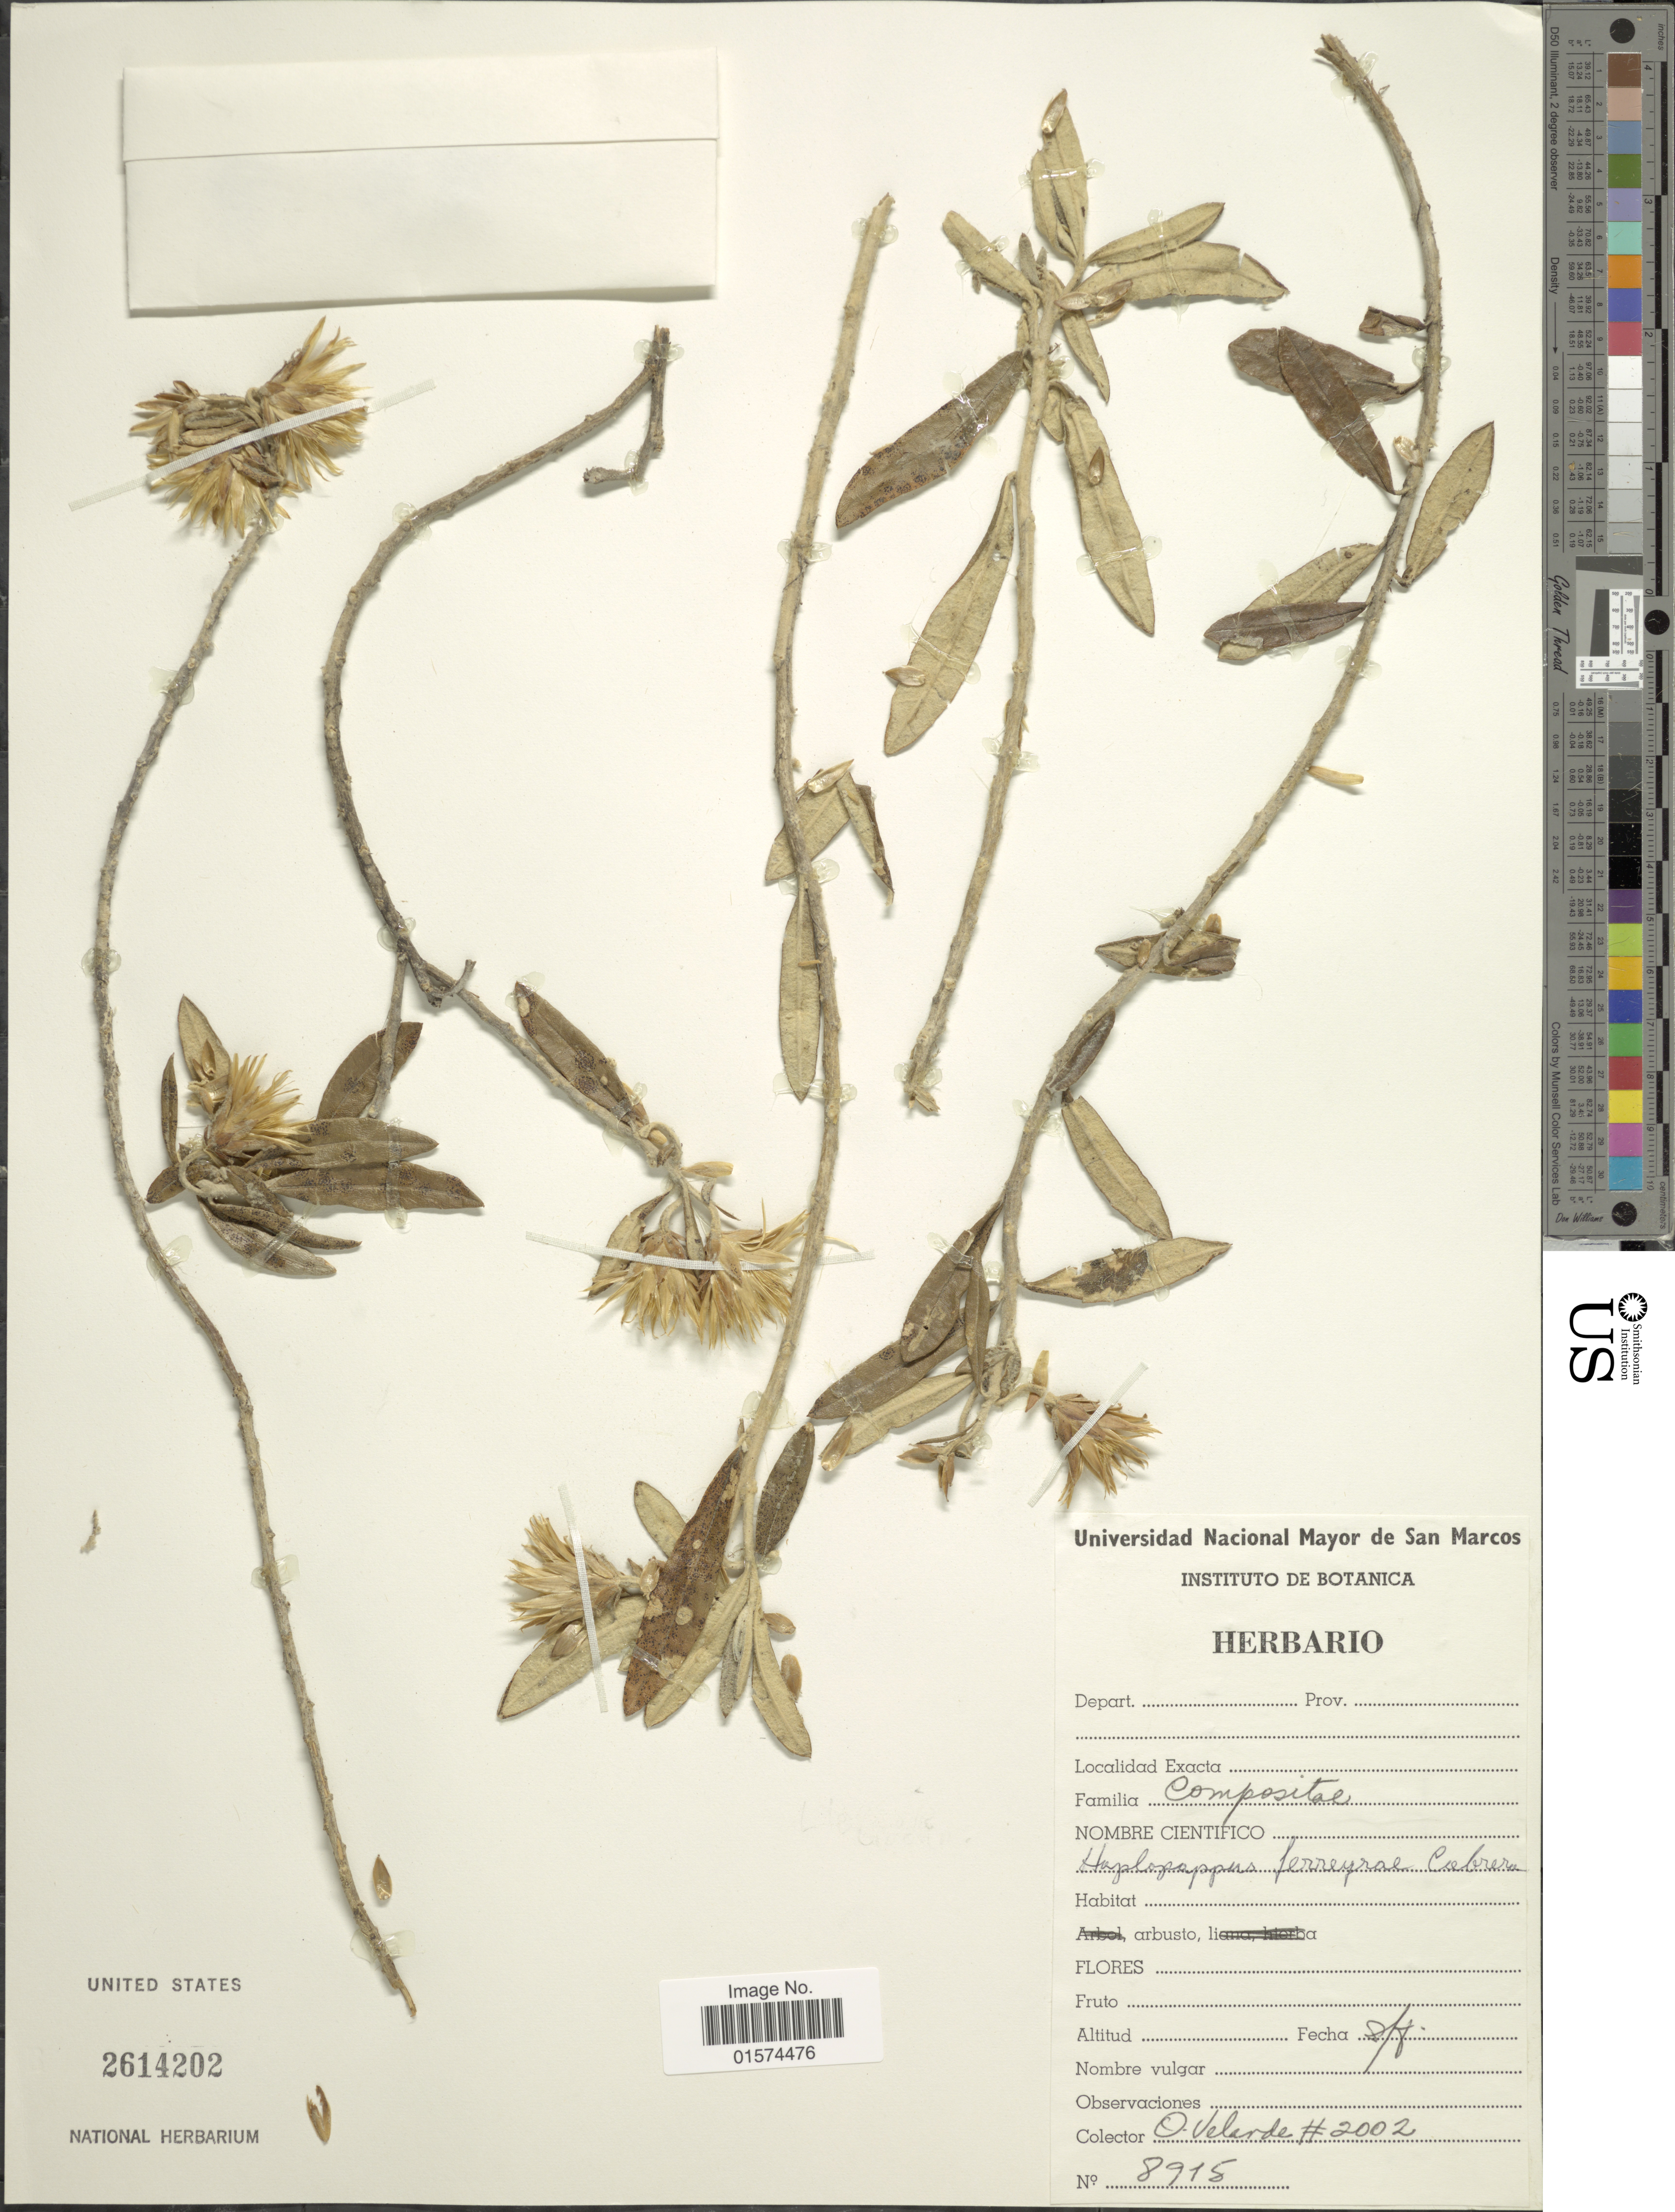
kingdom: Plantae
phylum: Tracheophyta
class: Magnoliopsida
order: Asterales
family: Asteraceae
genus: Haplopappus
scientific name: Haplopappus ferrisiae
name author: S.F. Blake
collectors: O. Velarde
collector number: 2002/8915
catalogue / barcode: US 2614202